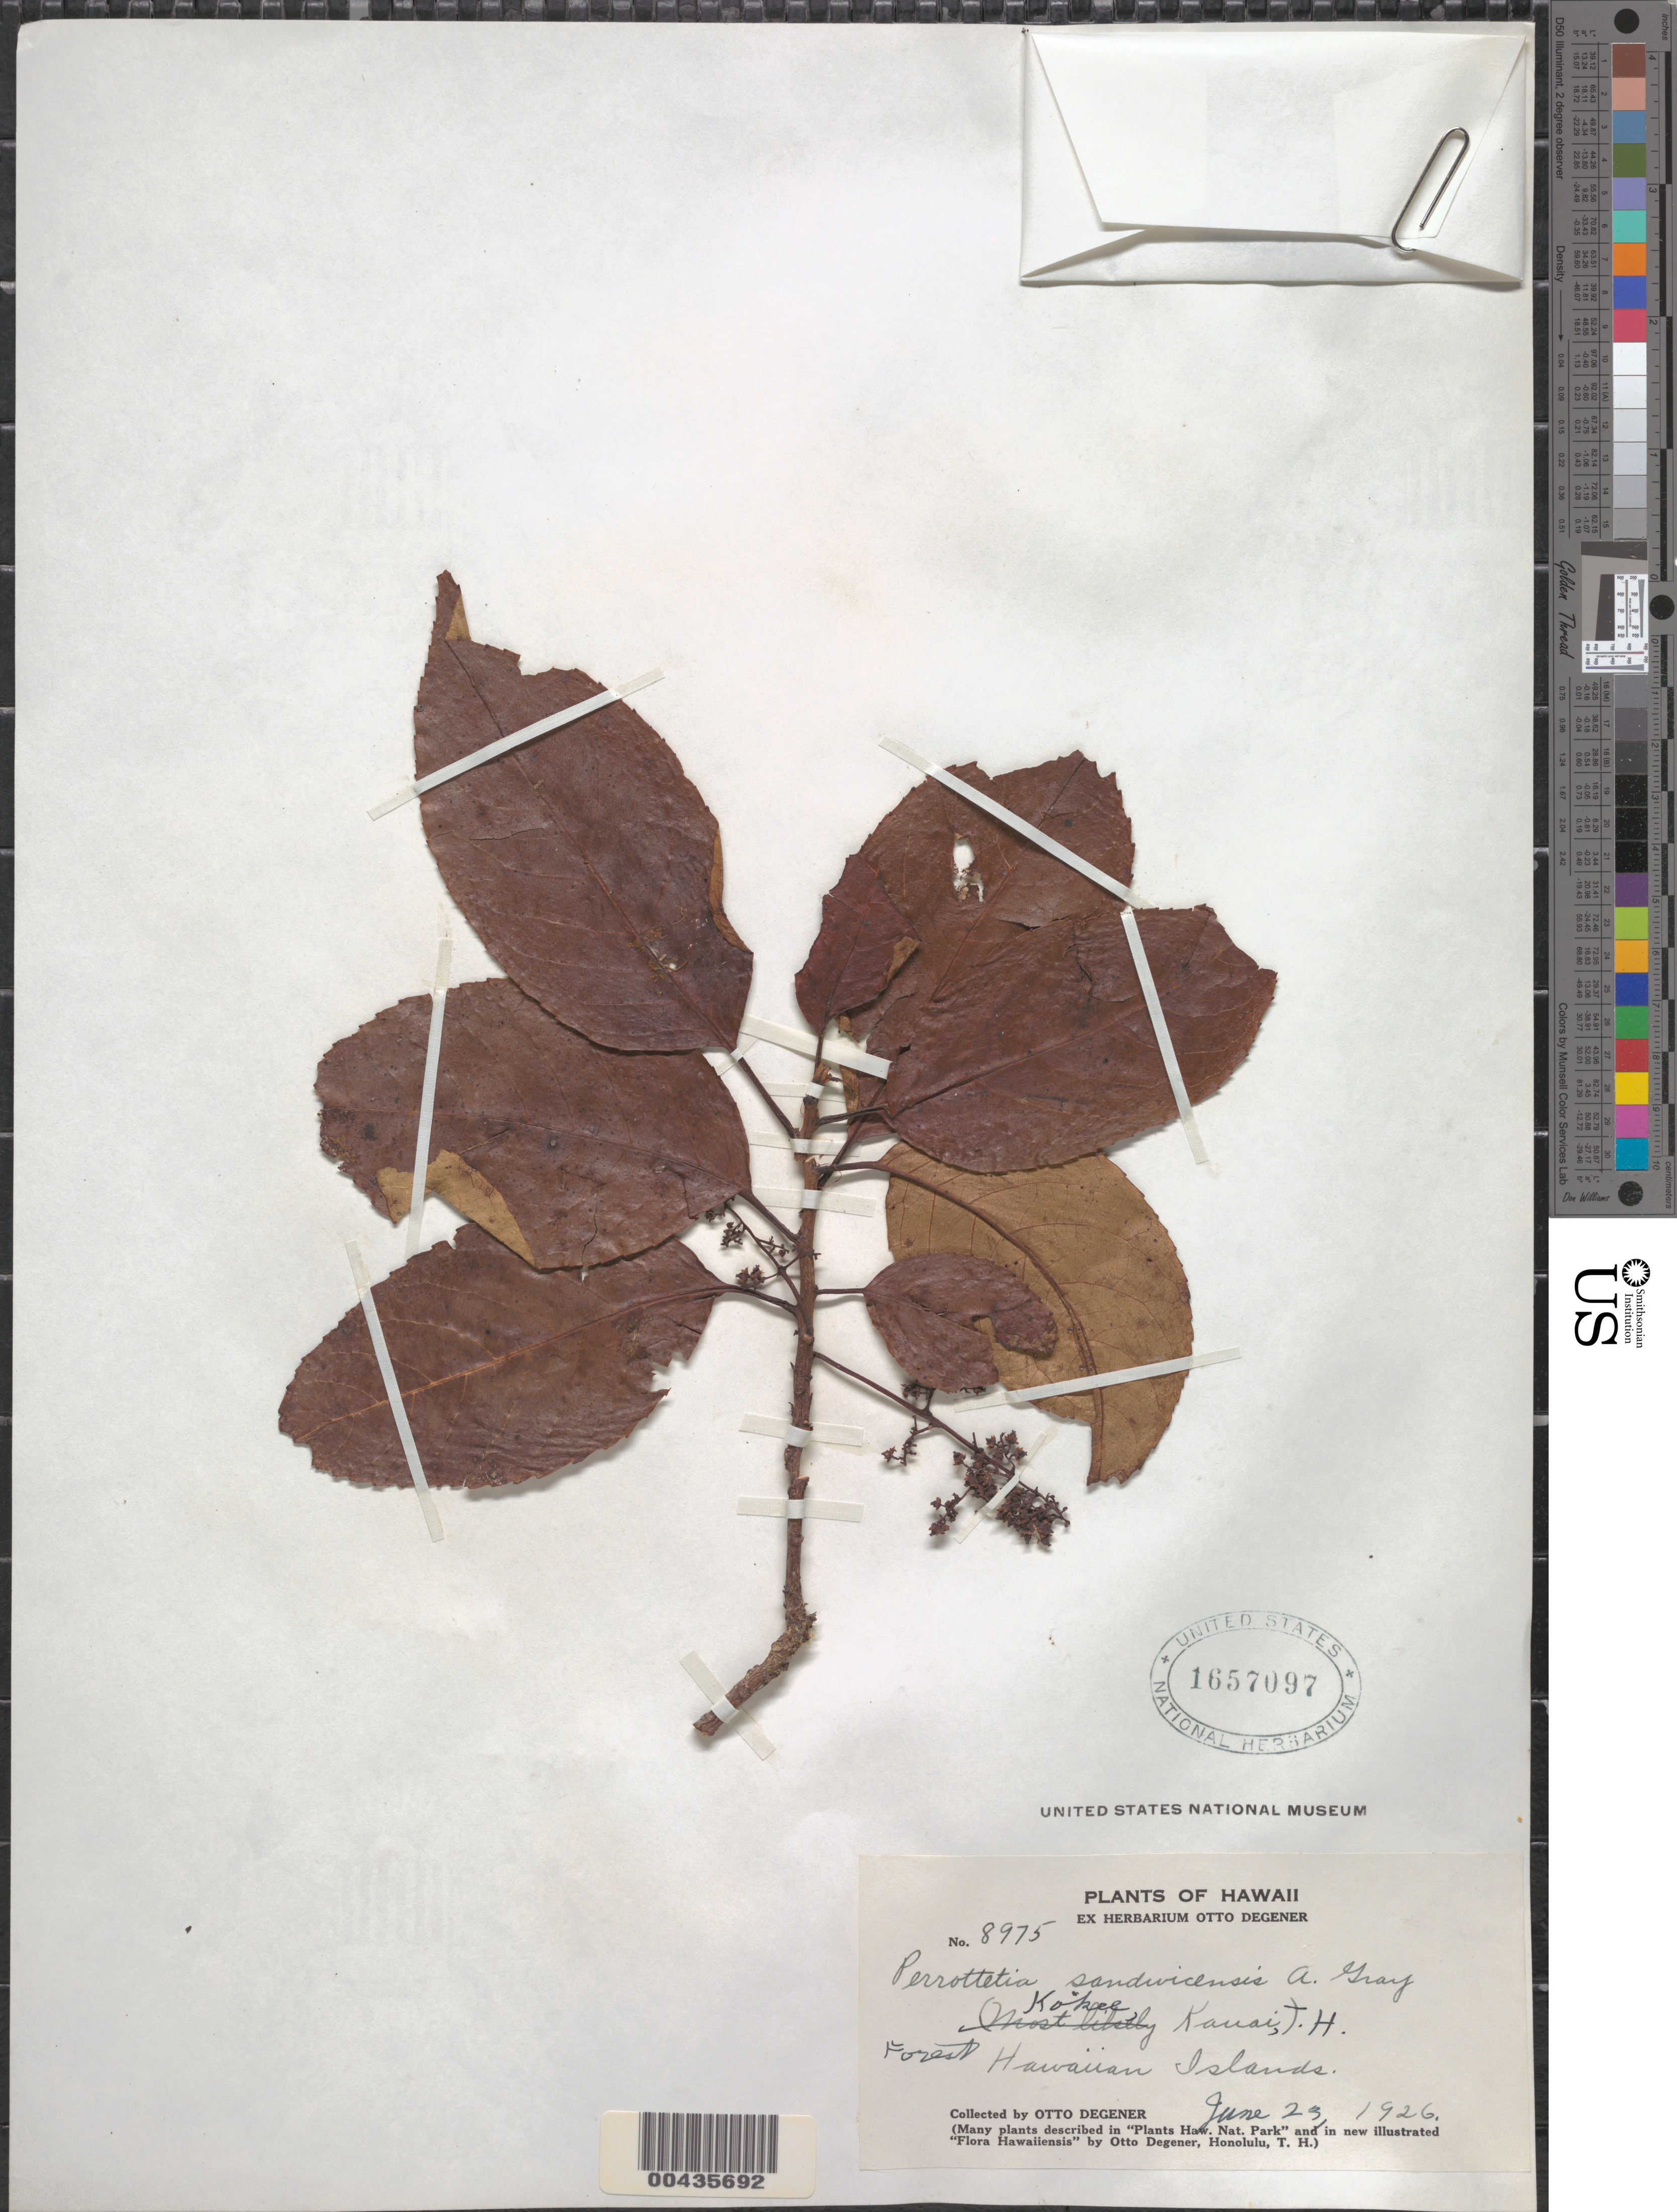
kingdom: Plantae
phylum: Tracheophyta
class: Magnoliopsida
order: Huerteales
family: Dipentodontaceae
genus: Perrottetia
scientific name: Perrottetia sandwicensis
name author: A. Gray in Wilkes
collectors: O. Degener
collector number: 8975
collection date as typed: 29 Jun 1926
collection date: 1926-06-29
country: United States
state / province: Hawaii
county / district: Kauai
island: Kaua'i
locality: Hawaiian Islands, Kokee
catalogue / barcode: US 1657097